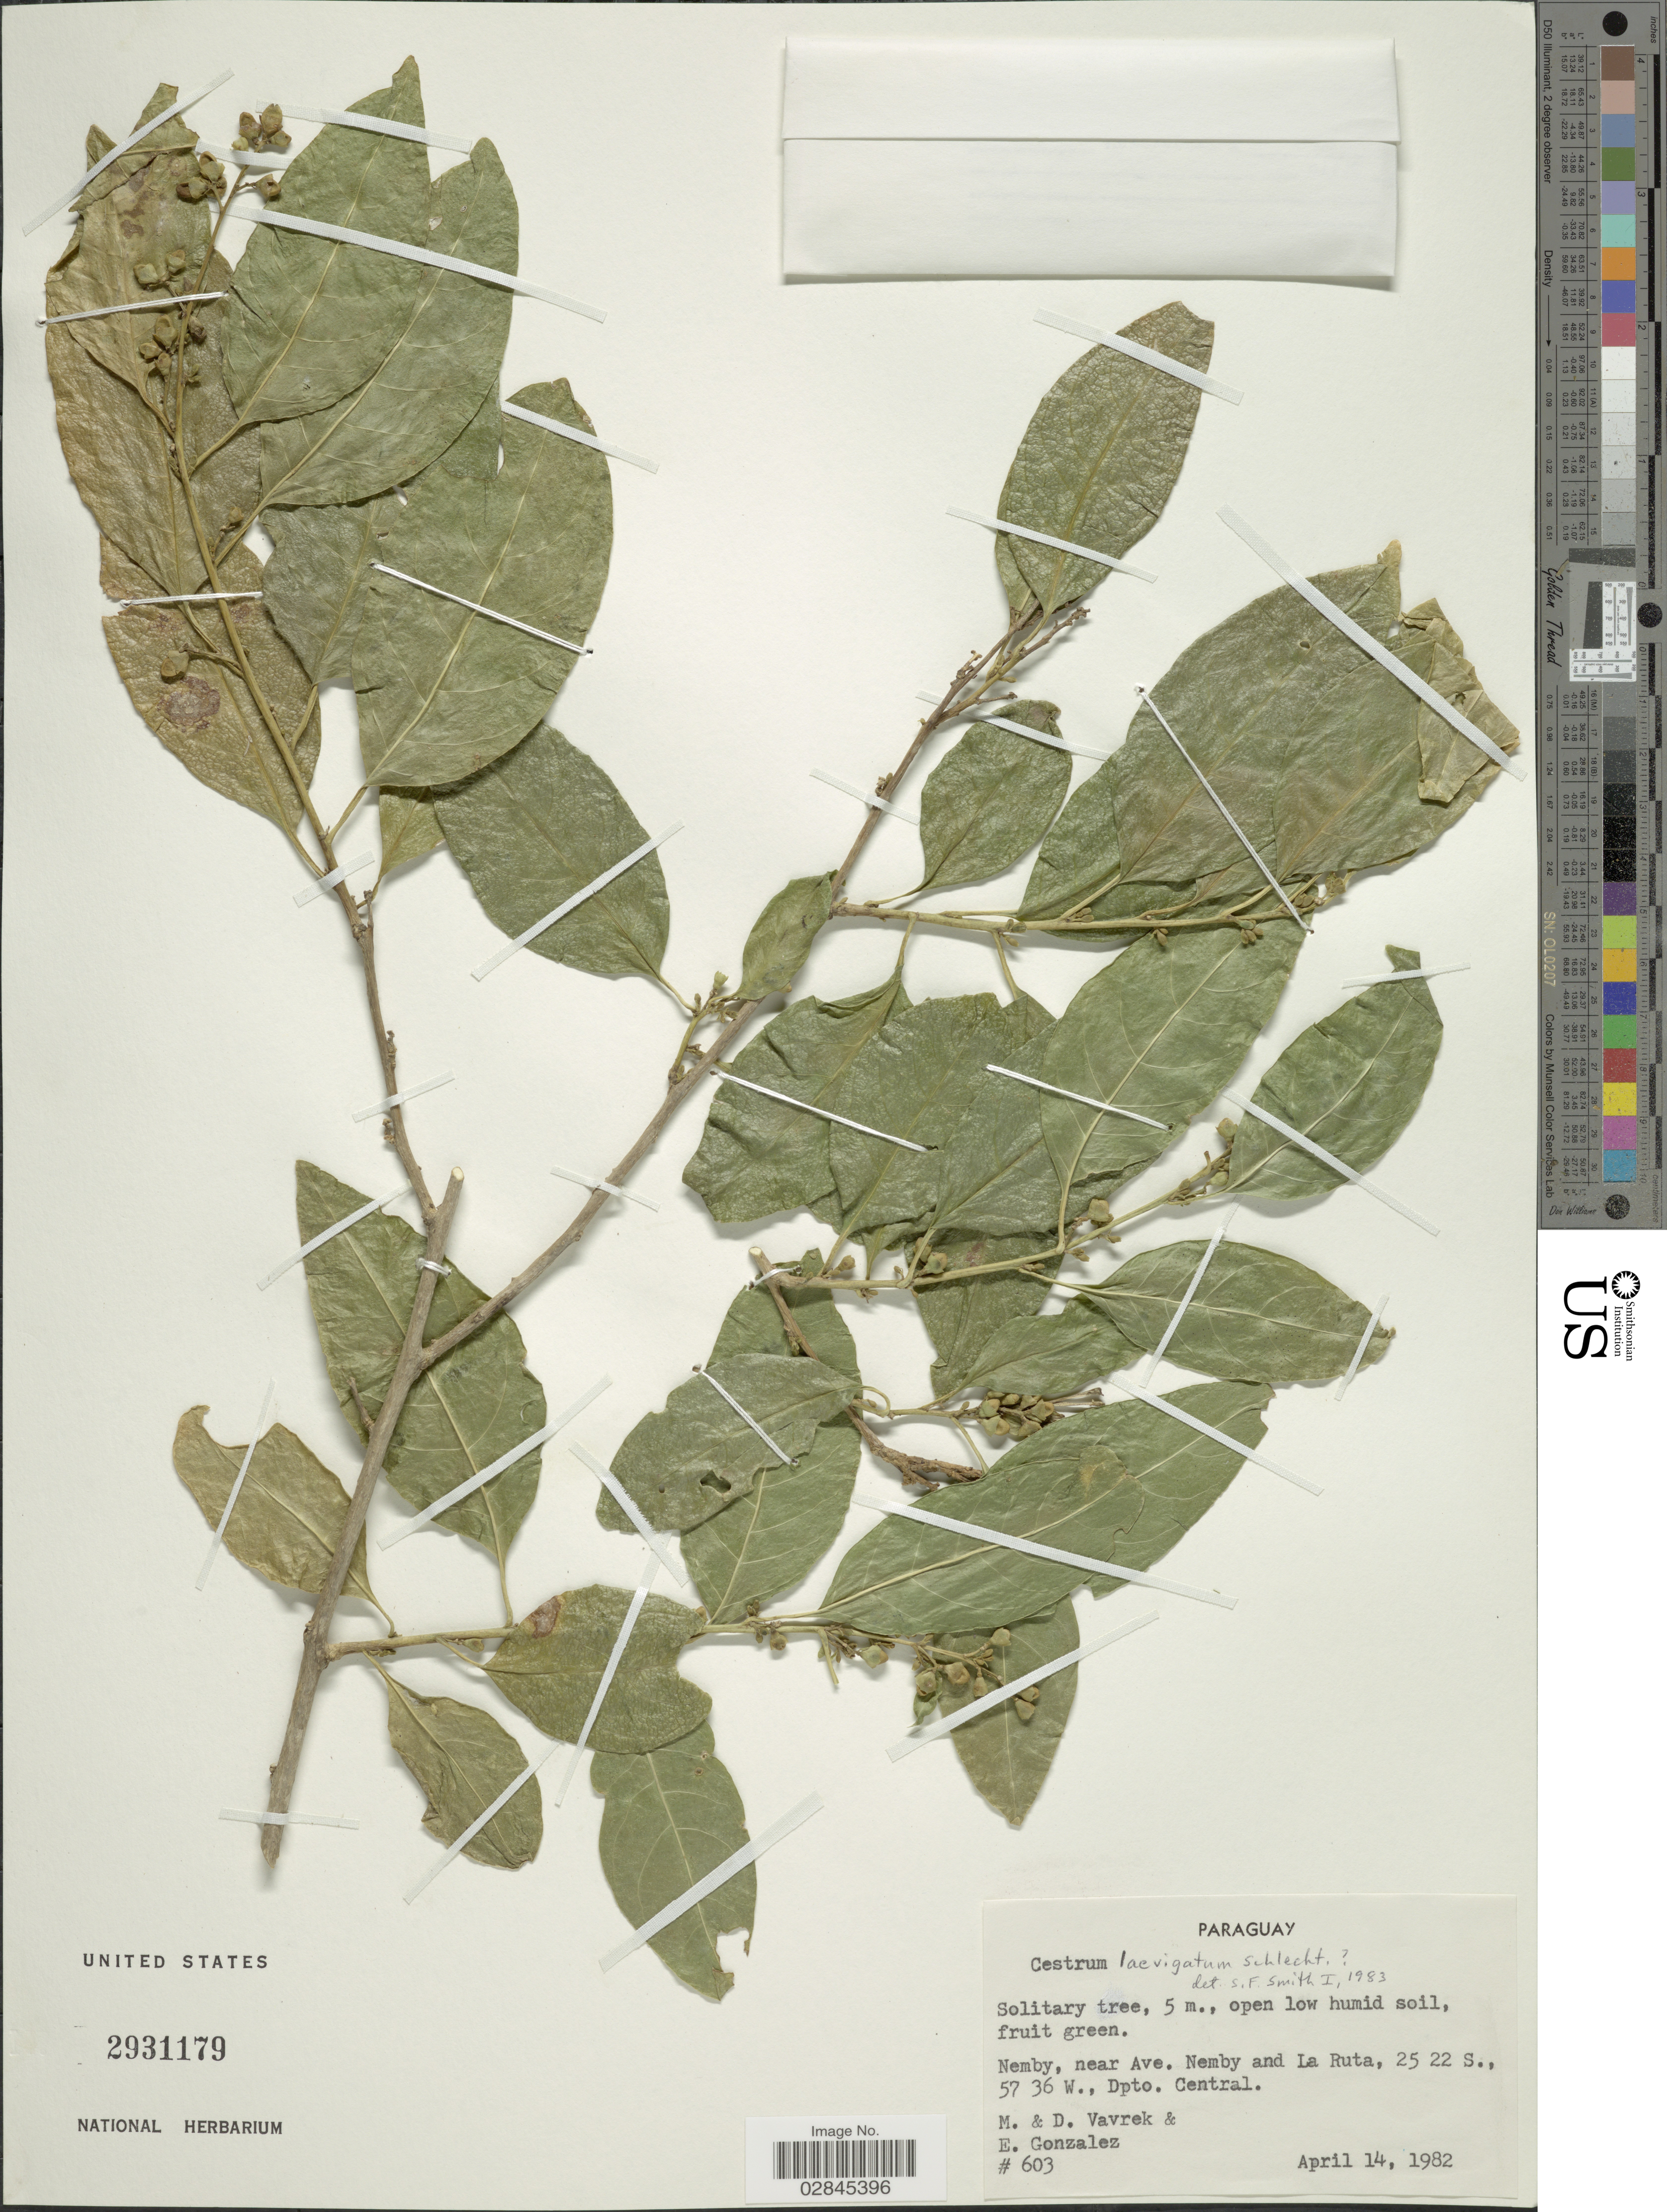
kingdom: Plantae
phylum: Tracheophyta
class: Magnoliopsida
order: Solanales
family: Solanaceae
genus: Cestrum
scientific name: Cestrum laevigatum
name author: Schltdl.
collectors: M. Vavrek, D. Vavrek & E. Gonzalez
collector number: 603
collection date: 1982-04-14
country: Paraguay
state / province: Central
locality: Nemby, near Ave. Nemby and La Ruta. Dpto. Central.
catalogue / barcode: US 2931179